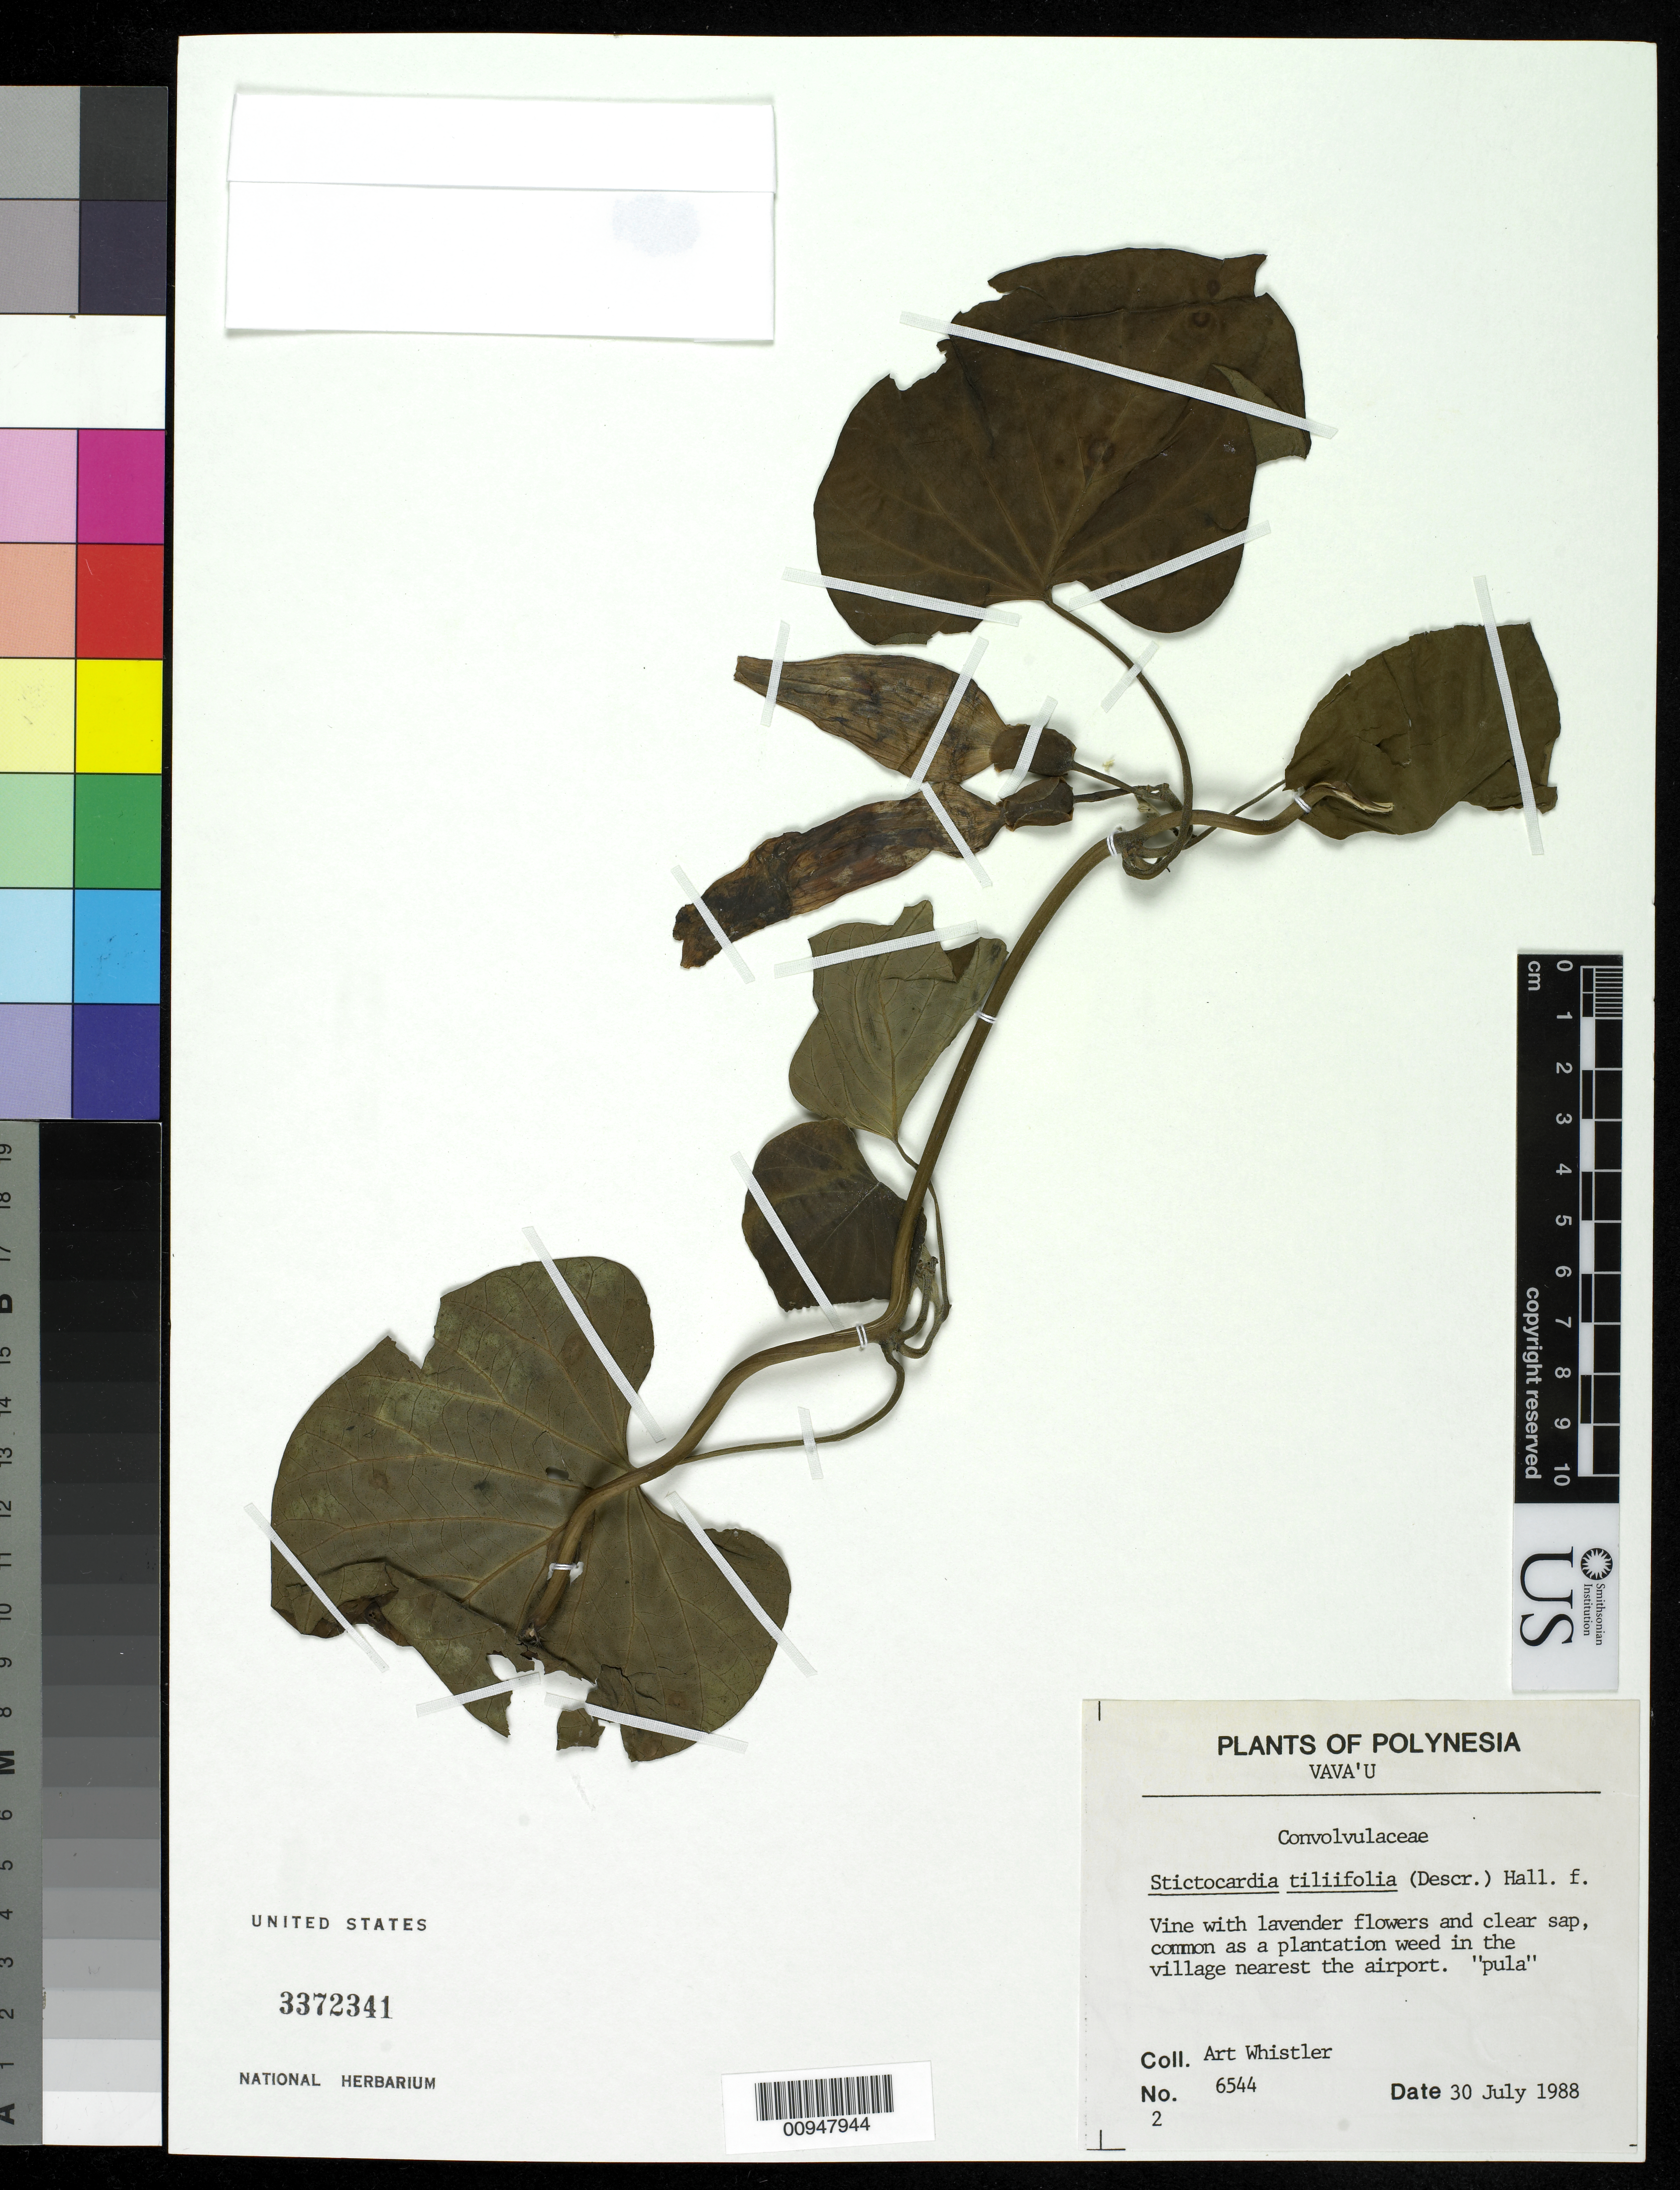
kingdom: Plantae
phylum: Tracheophyta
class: Magnoliopsida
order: Solanales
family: Convolvulaceae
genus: Stictocardia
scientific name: Stictocardia tiliifolia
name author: (Desr.) Hallier f.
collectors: A. Whistler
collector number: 6544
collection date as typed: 30 Jul 1988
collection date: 1988-07-30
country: Tonga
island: Vava'u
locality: Village nearest the airport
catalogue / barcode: US 3372341